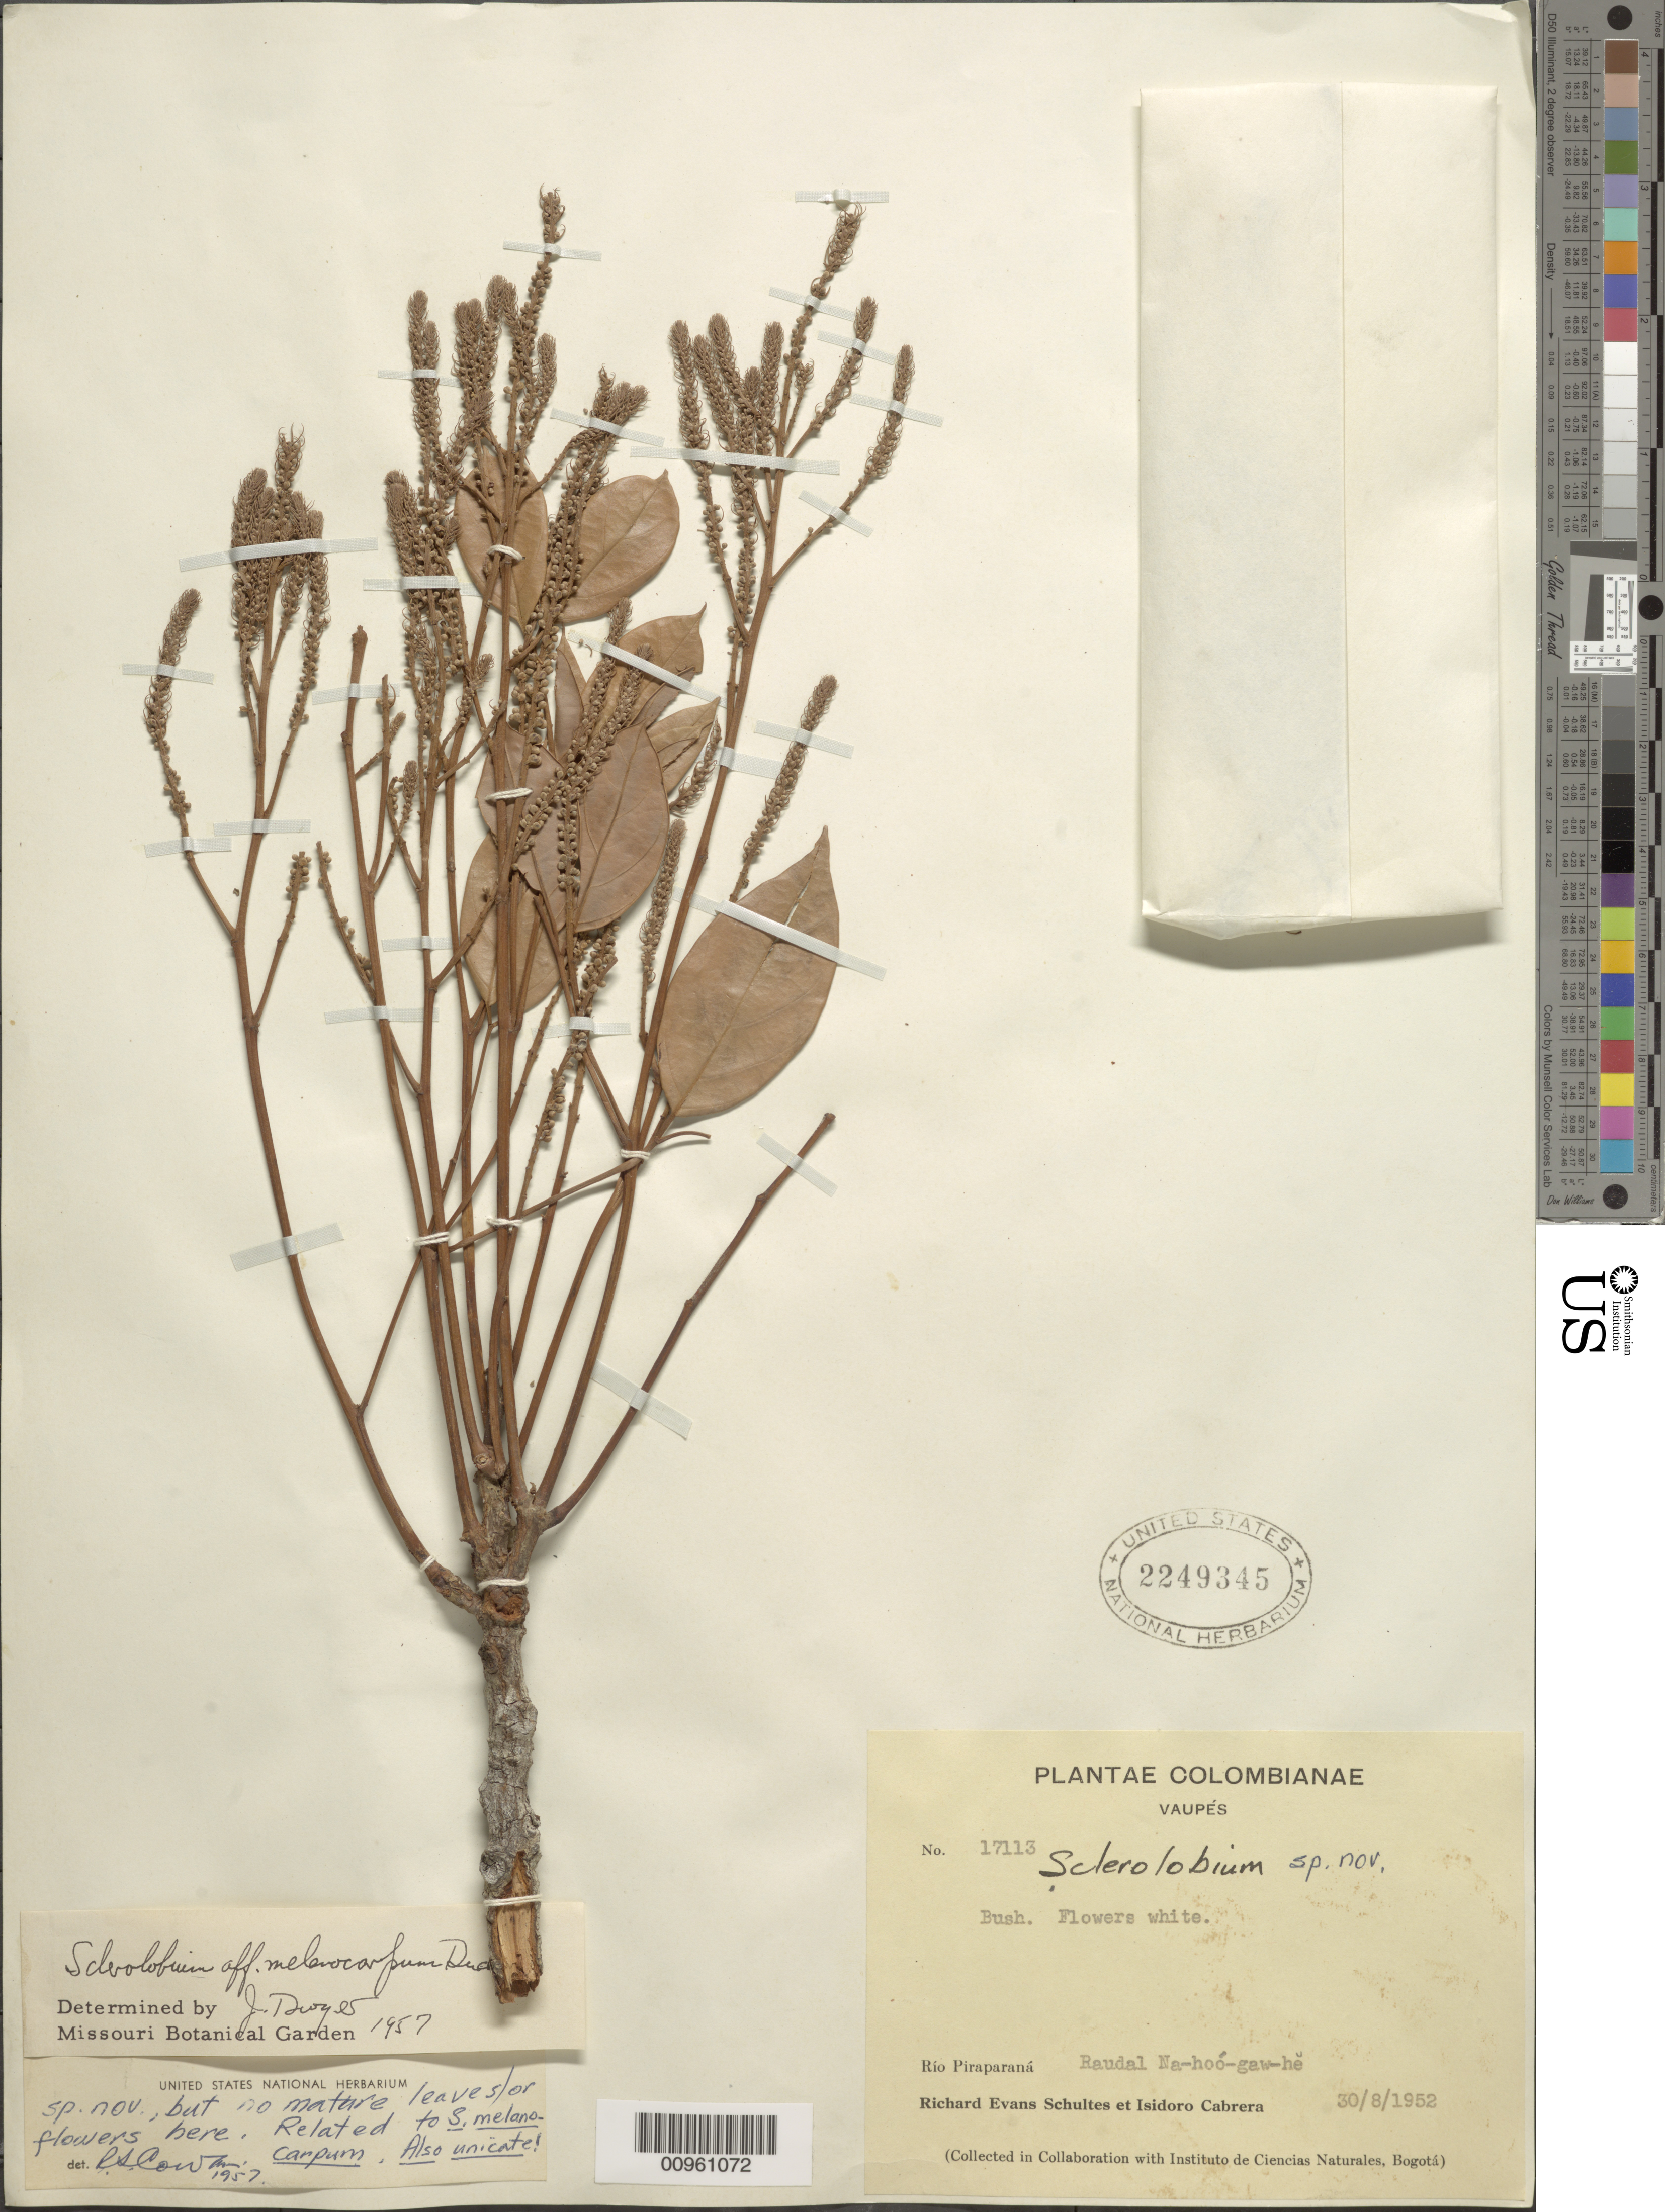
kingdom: Plantae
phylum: Tracheophyta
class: Magnoliopsida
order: Fabales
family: Fabaceae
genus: Tachigali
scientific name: Tachigali melanocarpa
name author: (Ducke) van der Werff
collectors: R. E. Schultes & I. Cabrera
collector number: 17113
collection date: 1952-08-30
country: Colombia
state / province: Vaupés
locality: Rio Piraparana; Raudal na-hoo-gaw-he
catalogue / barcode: US 2249345